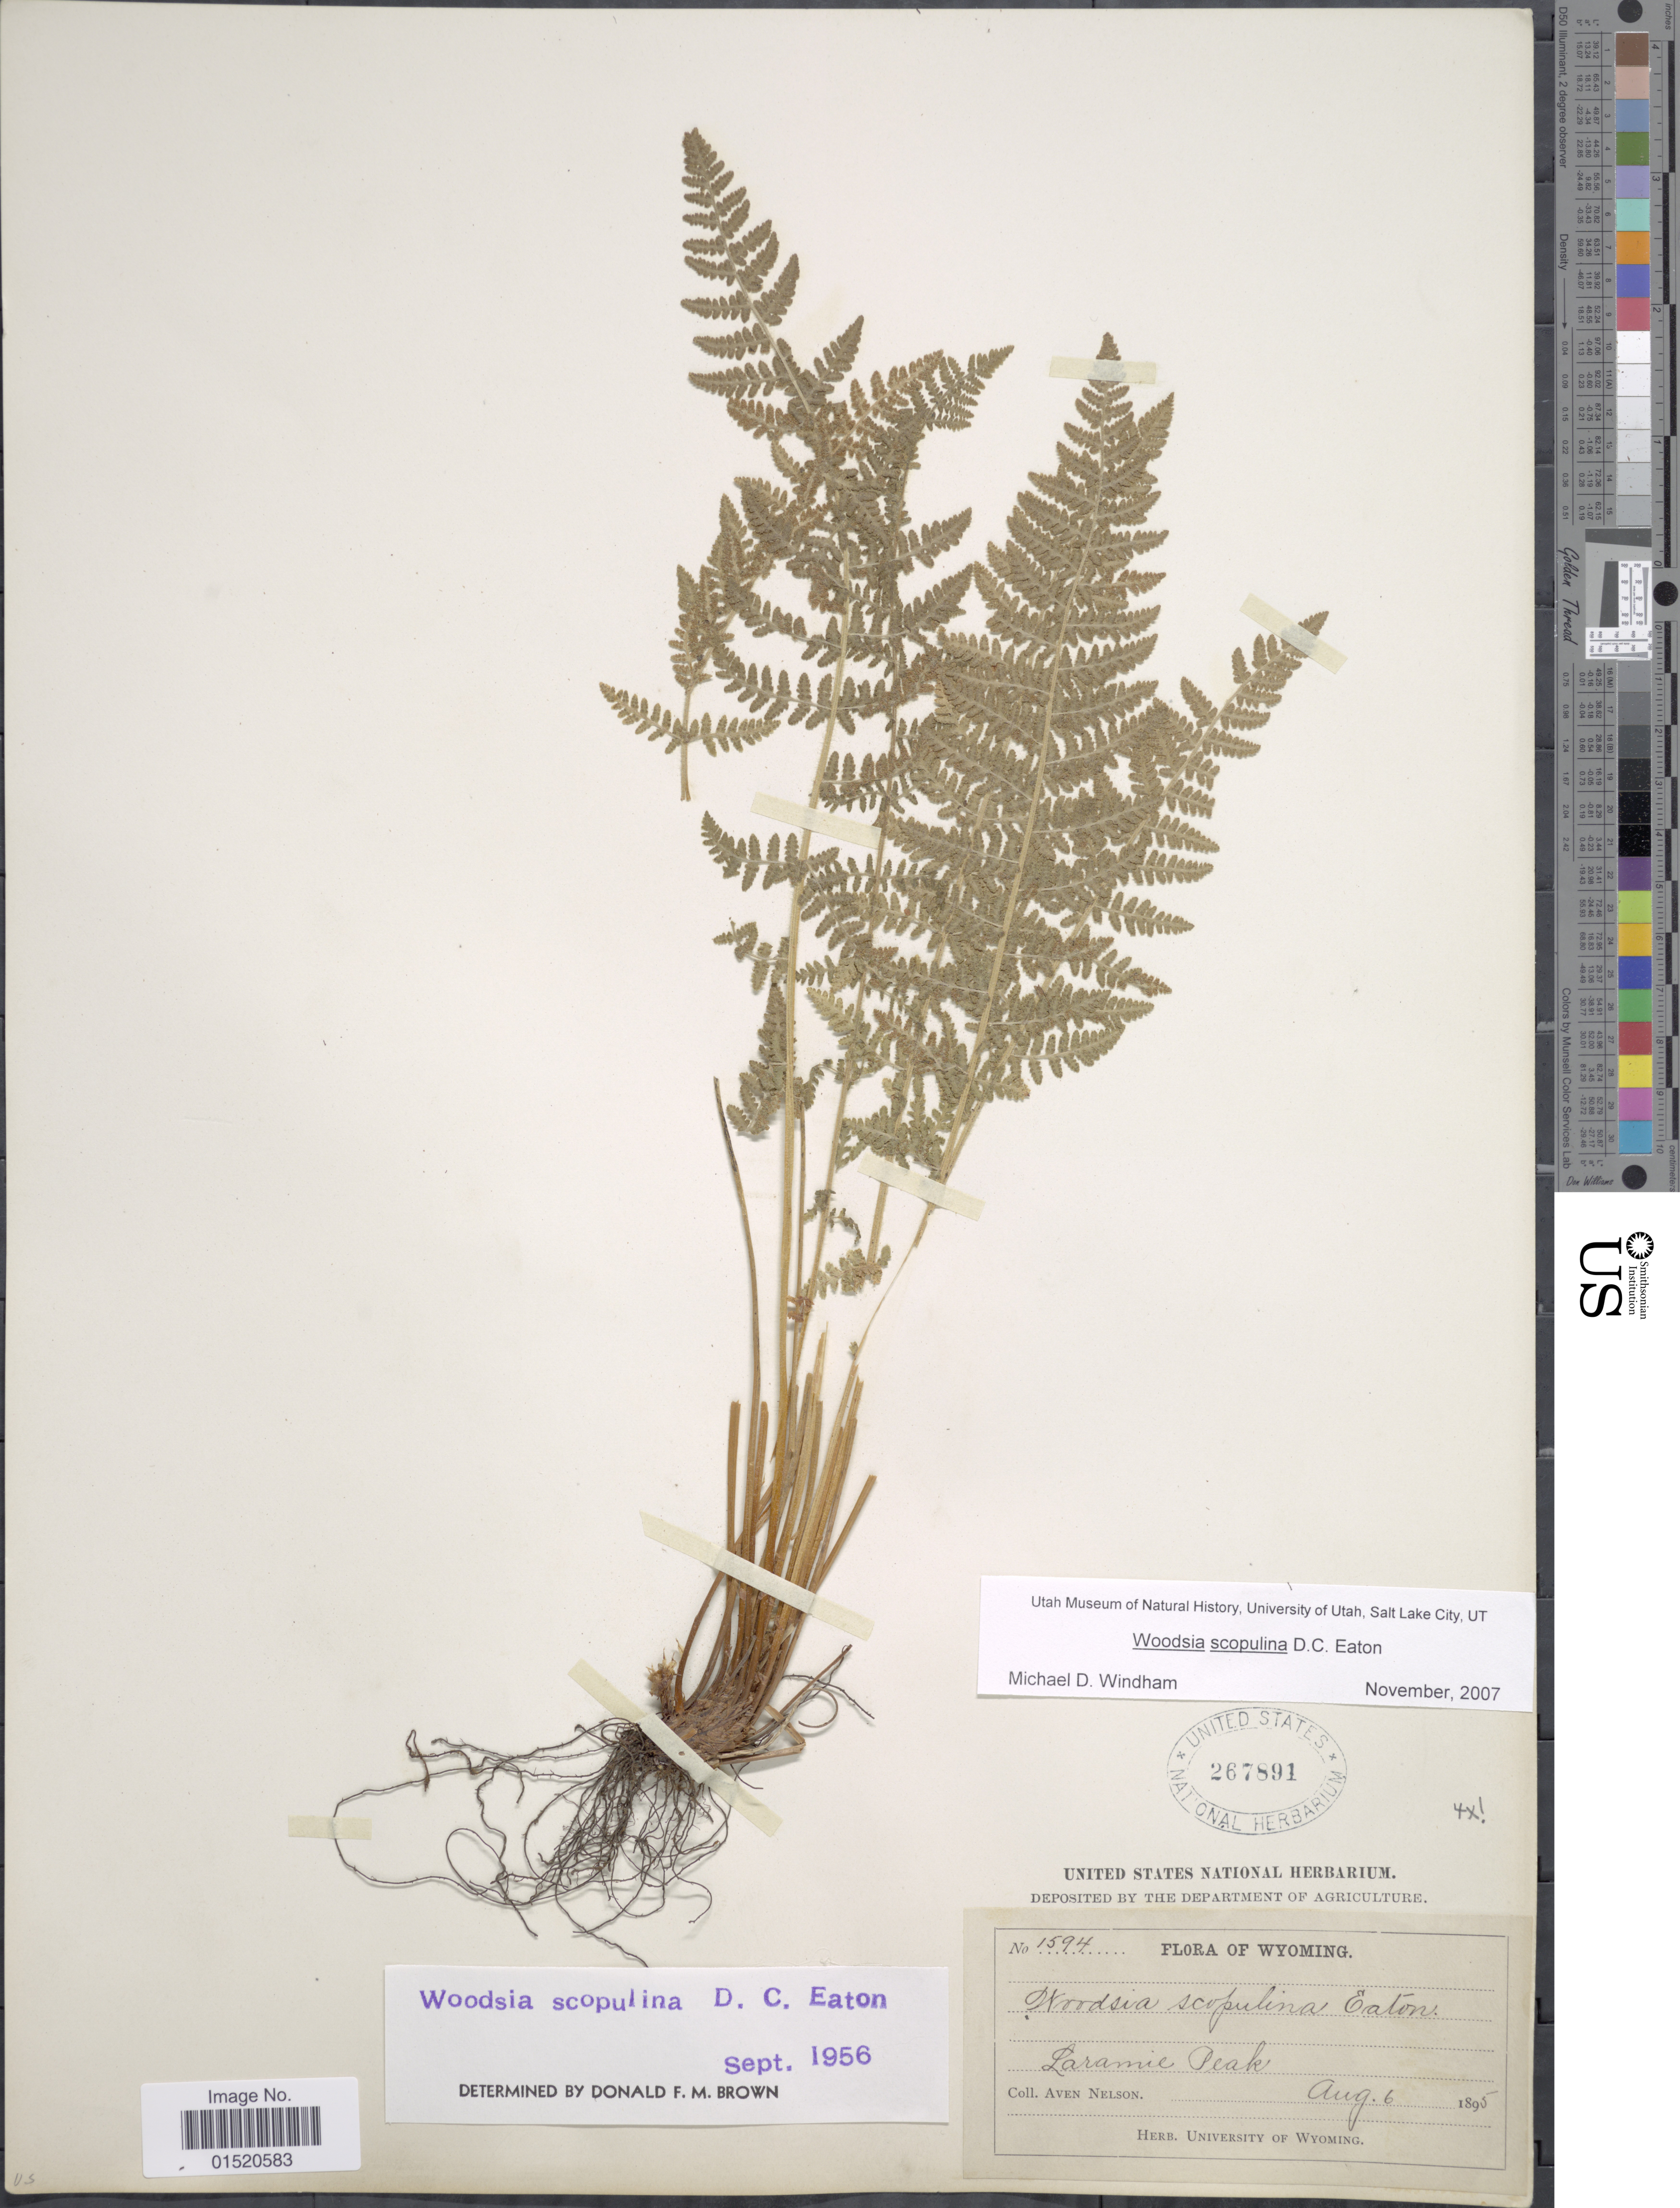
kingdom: Plantae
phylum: Tracheophyta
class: Polypodiopsida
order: Polypodiales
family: Woodsiaceae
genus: Woodsia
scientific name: Woodsia scopulina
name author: D.C. Eaton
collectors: A. Nelson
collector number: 1594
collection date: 1895-08-06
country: United States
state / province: Wyoming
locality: Laramic Peak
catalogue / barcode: US 267891